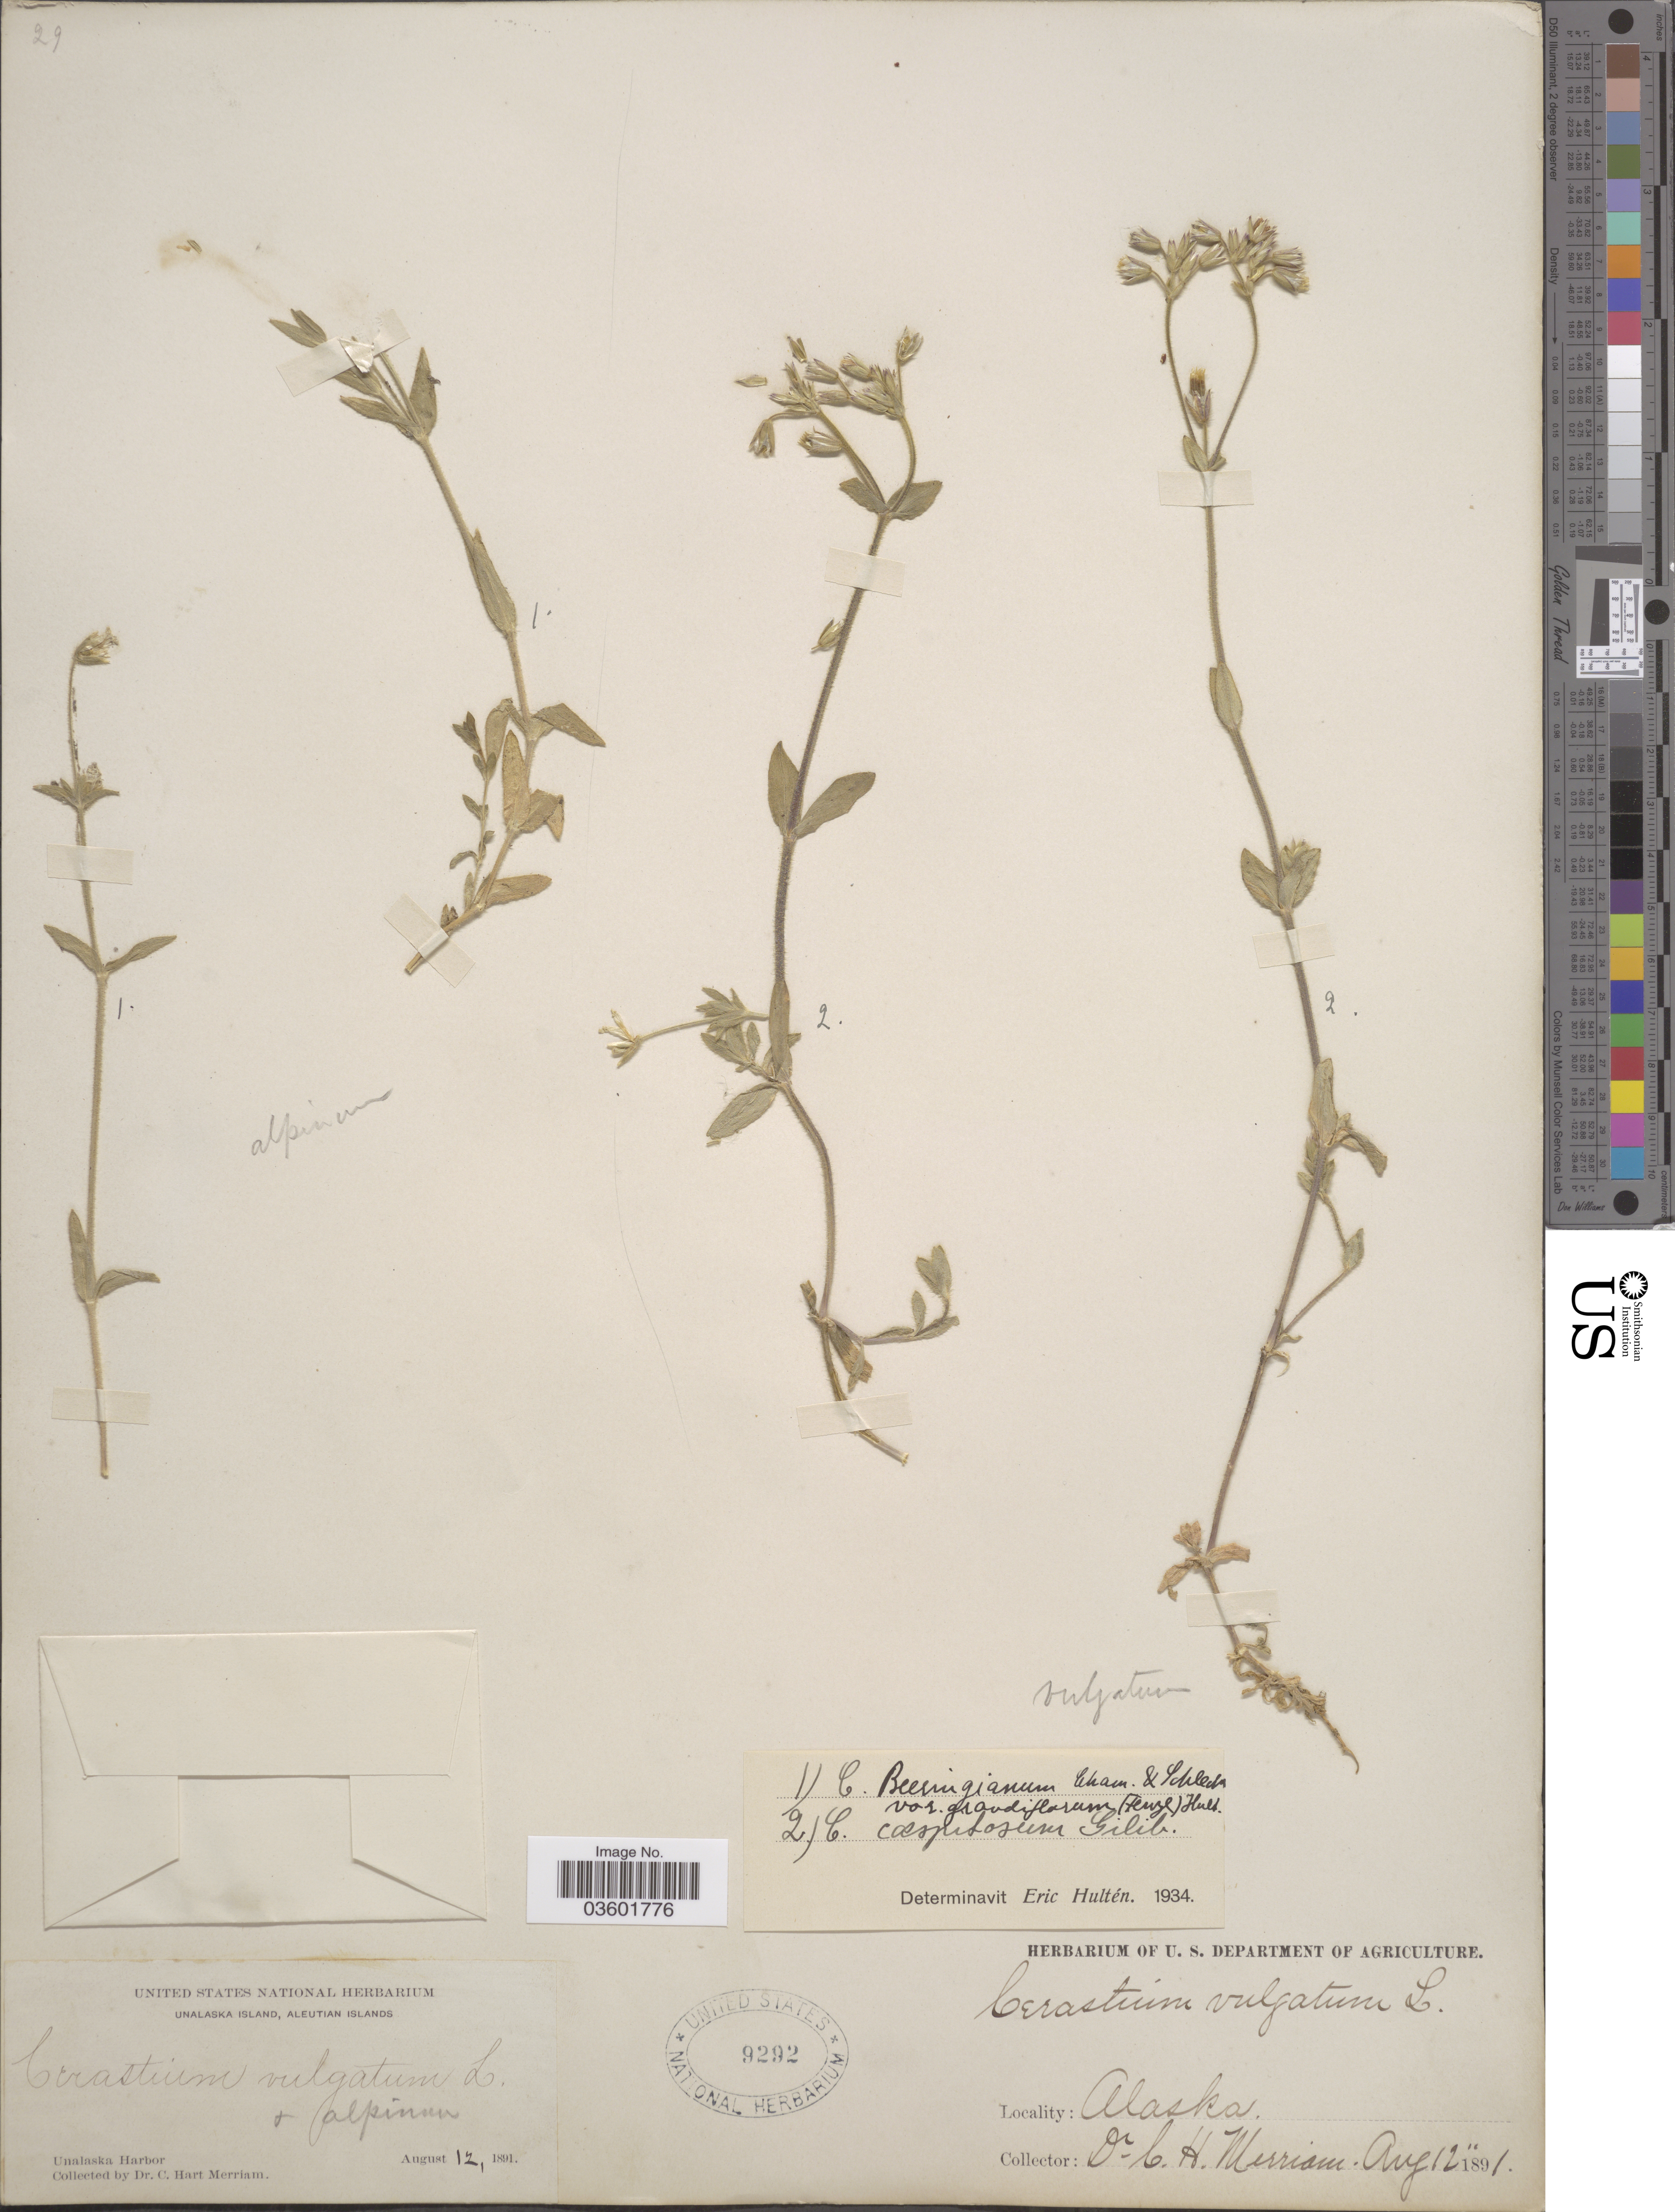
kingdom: Plantae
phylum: Tracheophyta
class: Magnoliopsida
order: Caryophyllales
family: Caryophyllaceae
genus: Cerastium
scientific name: Cerastium caespitosum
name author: Rchb. & Kit.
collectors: C. Merriam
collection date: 1891-08-12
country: United States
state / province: Alaska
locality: Unalaska, Aleutian Islands. Unalaska Harbor.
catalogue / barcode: US 9292